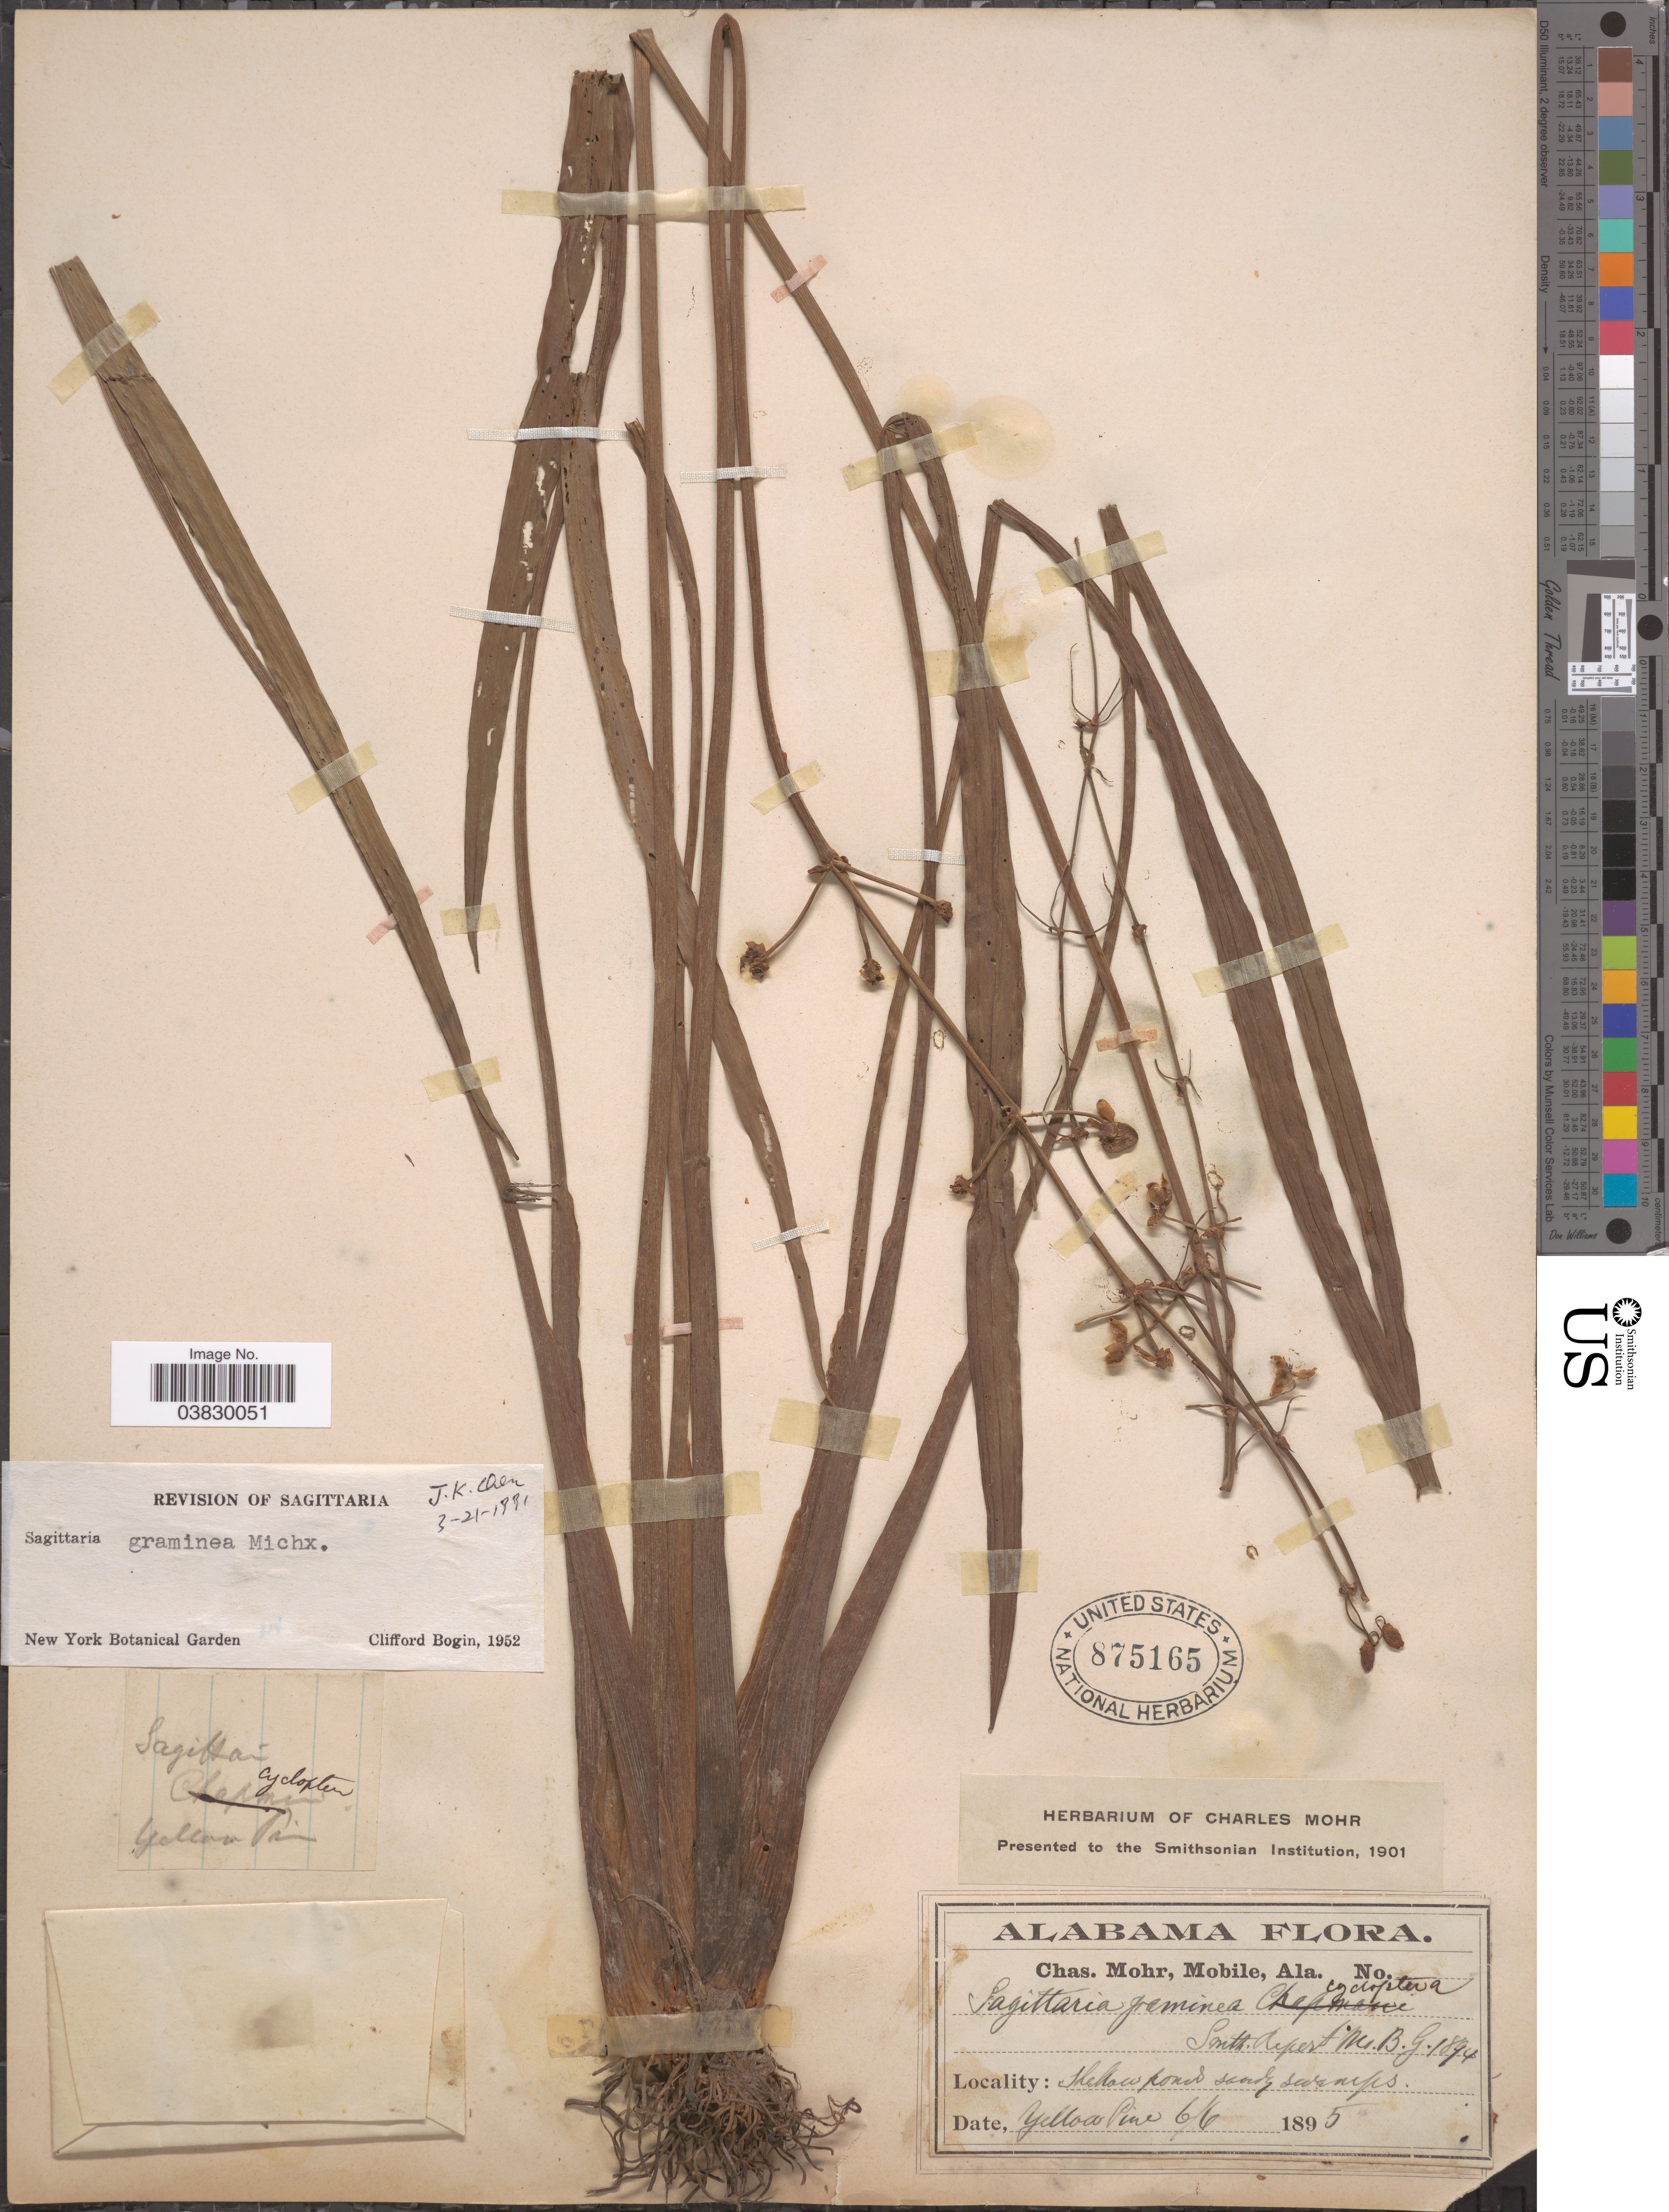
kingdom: Plantae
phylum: Tracheophyta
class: Liliopsida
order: Alismatales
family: Alismataceae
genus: Sagittaria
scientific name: Sagittaria graminea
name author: Michx.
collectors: ex herb. Charles Mohr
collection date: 1895-06-06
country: United States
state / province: Alabama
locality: Yellow Pine.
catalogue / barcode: US 875165